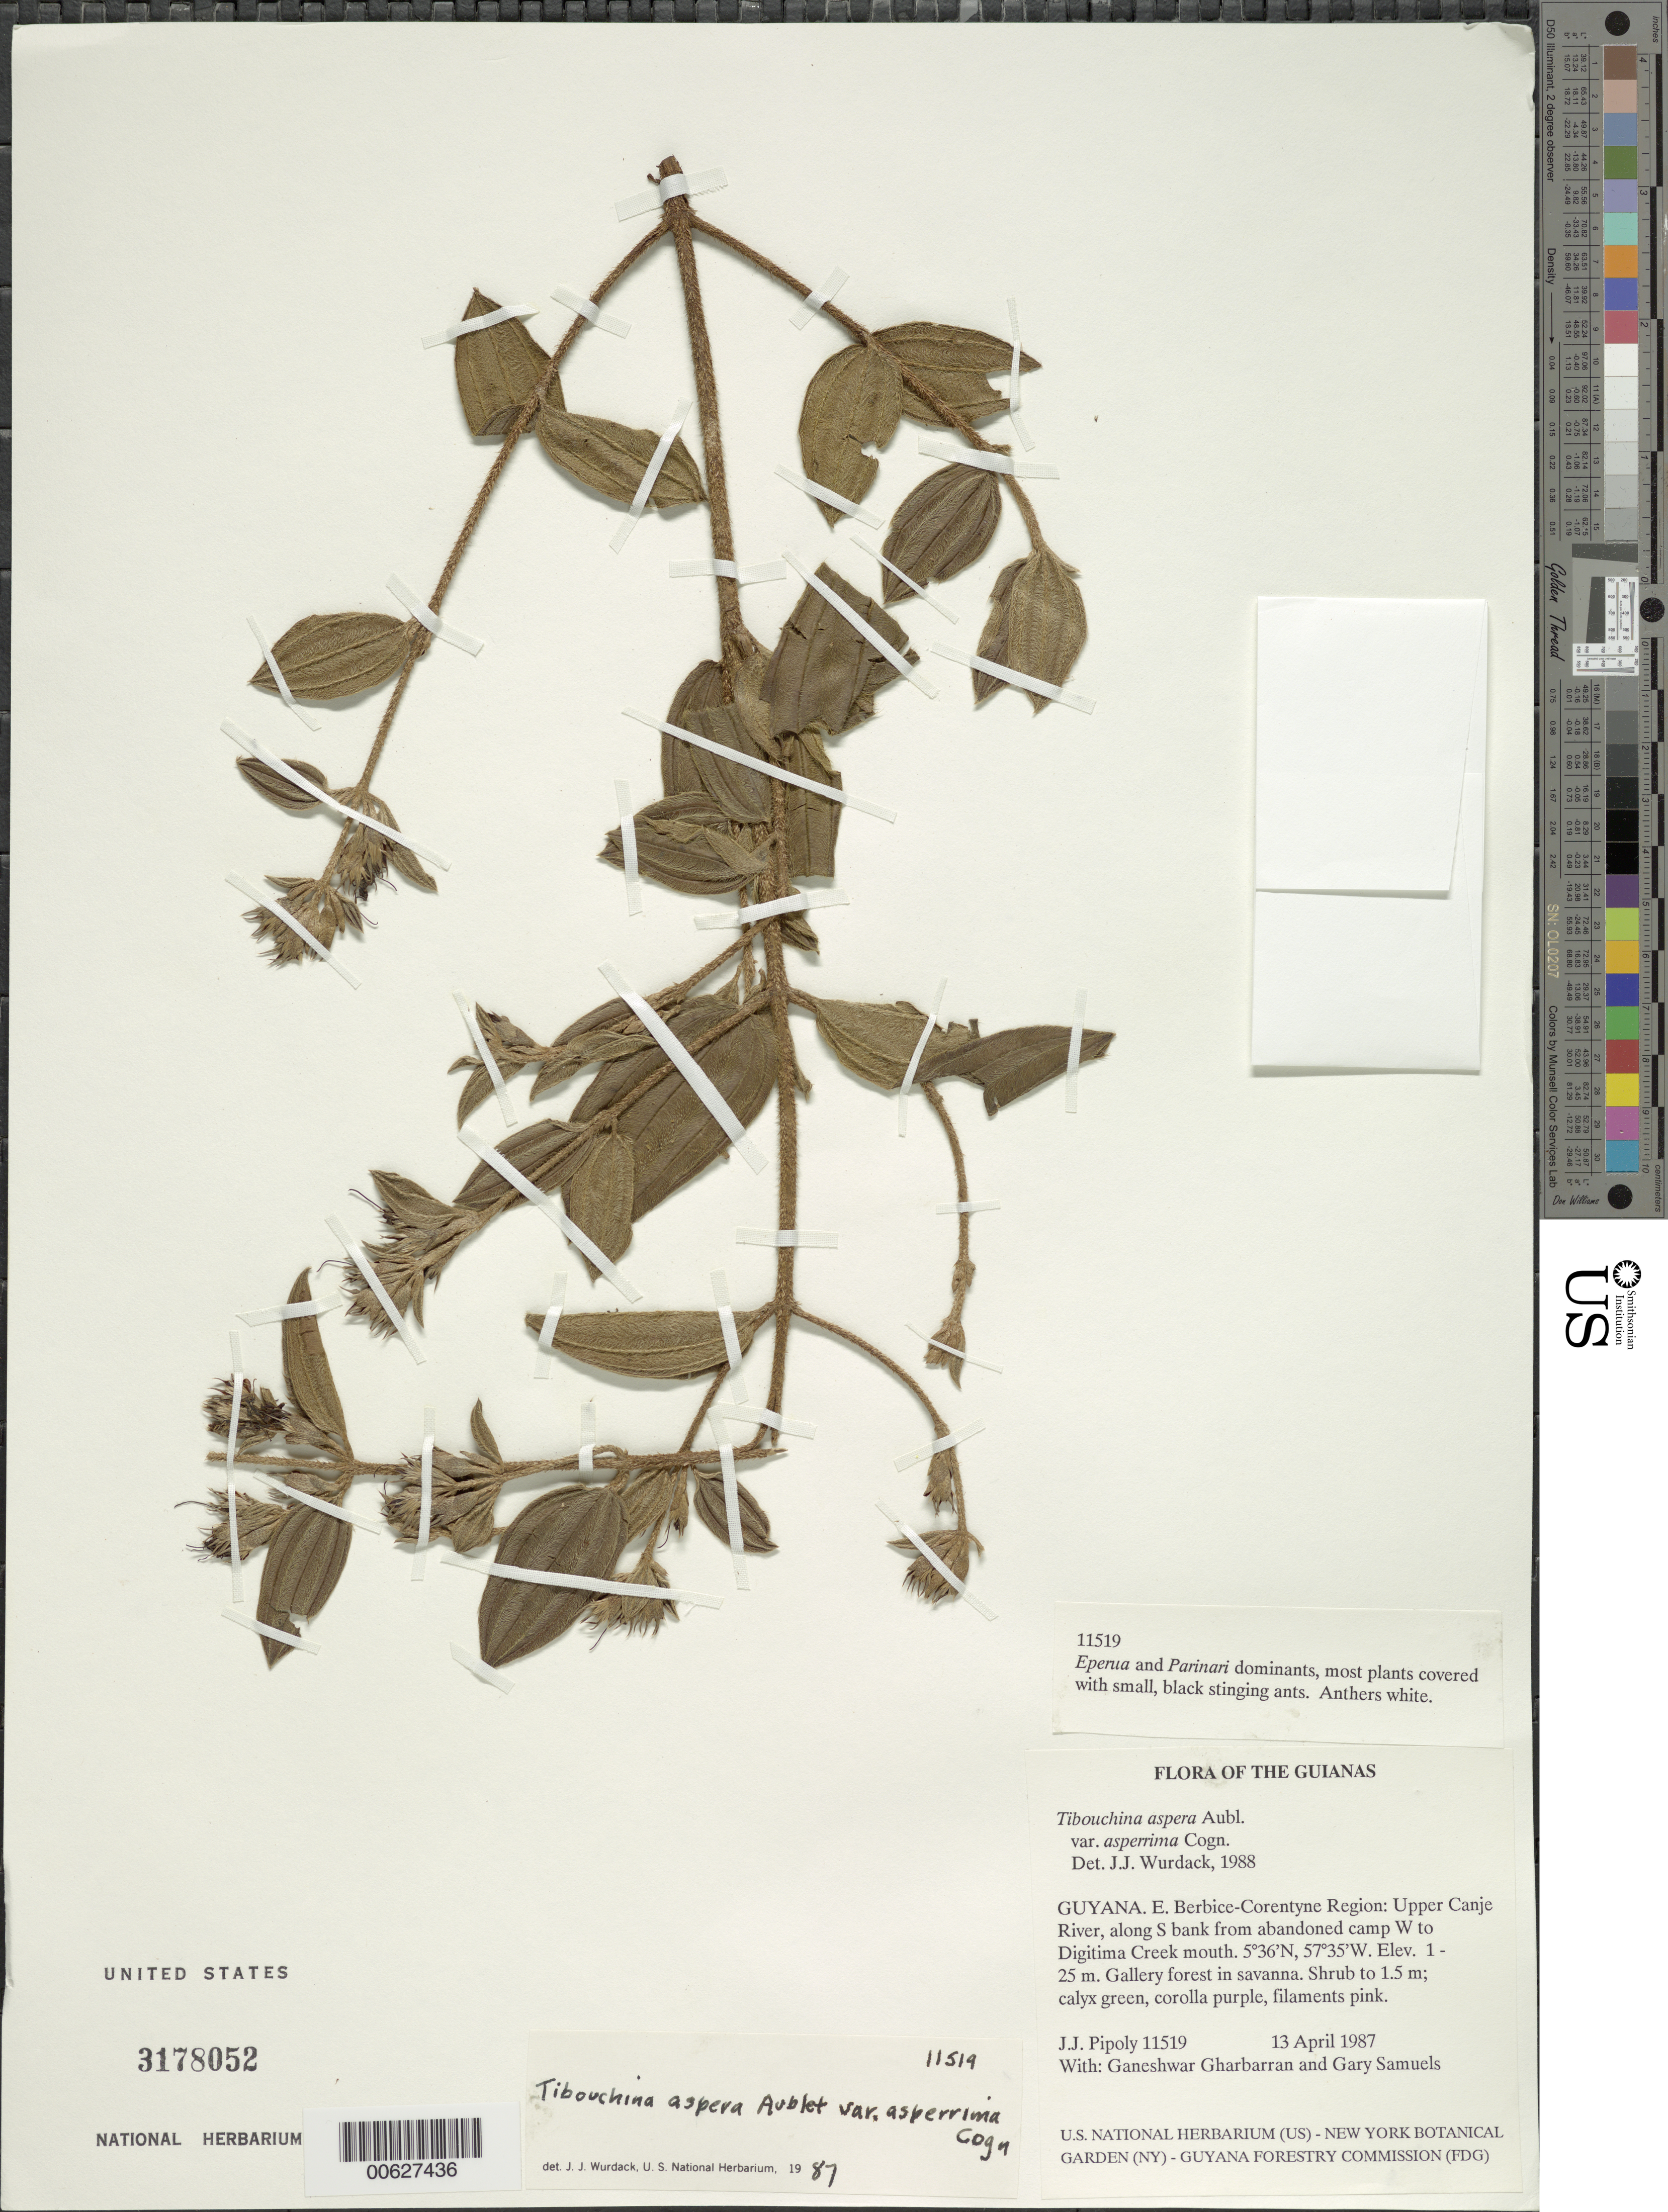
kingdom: Plantae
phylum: Tracheophyta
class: Magnoliopsida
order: Myrtales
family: Melastomataceae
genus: Tibouchina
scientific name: Tibouchina aspera var. asperrima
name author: Cogn.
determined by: Wurdack, John J., (US), US (UNITED STATES)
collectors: J. J. Pipoly, G. Gharbarran & G. Samuels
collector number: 11519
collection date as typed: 13 April 1987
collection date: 1987-04-13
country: Guyana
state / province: E. Berbice-Corentyne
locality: Upper Canje River, S bank from abandoned Amerindian logging camp W to Digitima Cr. mouth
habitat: Gallery forest in savanna; Eperua and Parinari dominants, most plants covered with small, black, stinging ants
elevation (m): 1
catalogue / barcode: US 3178052